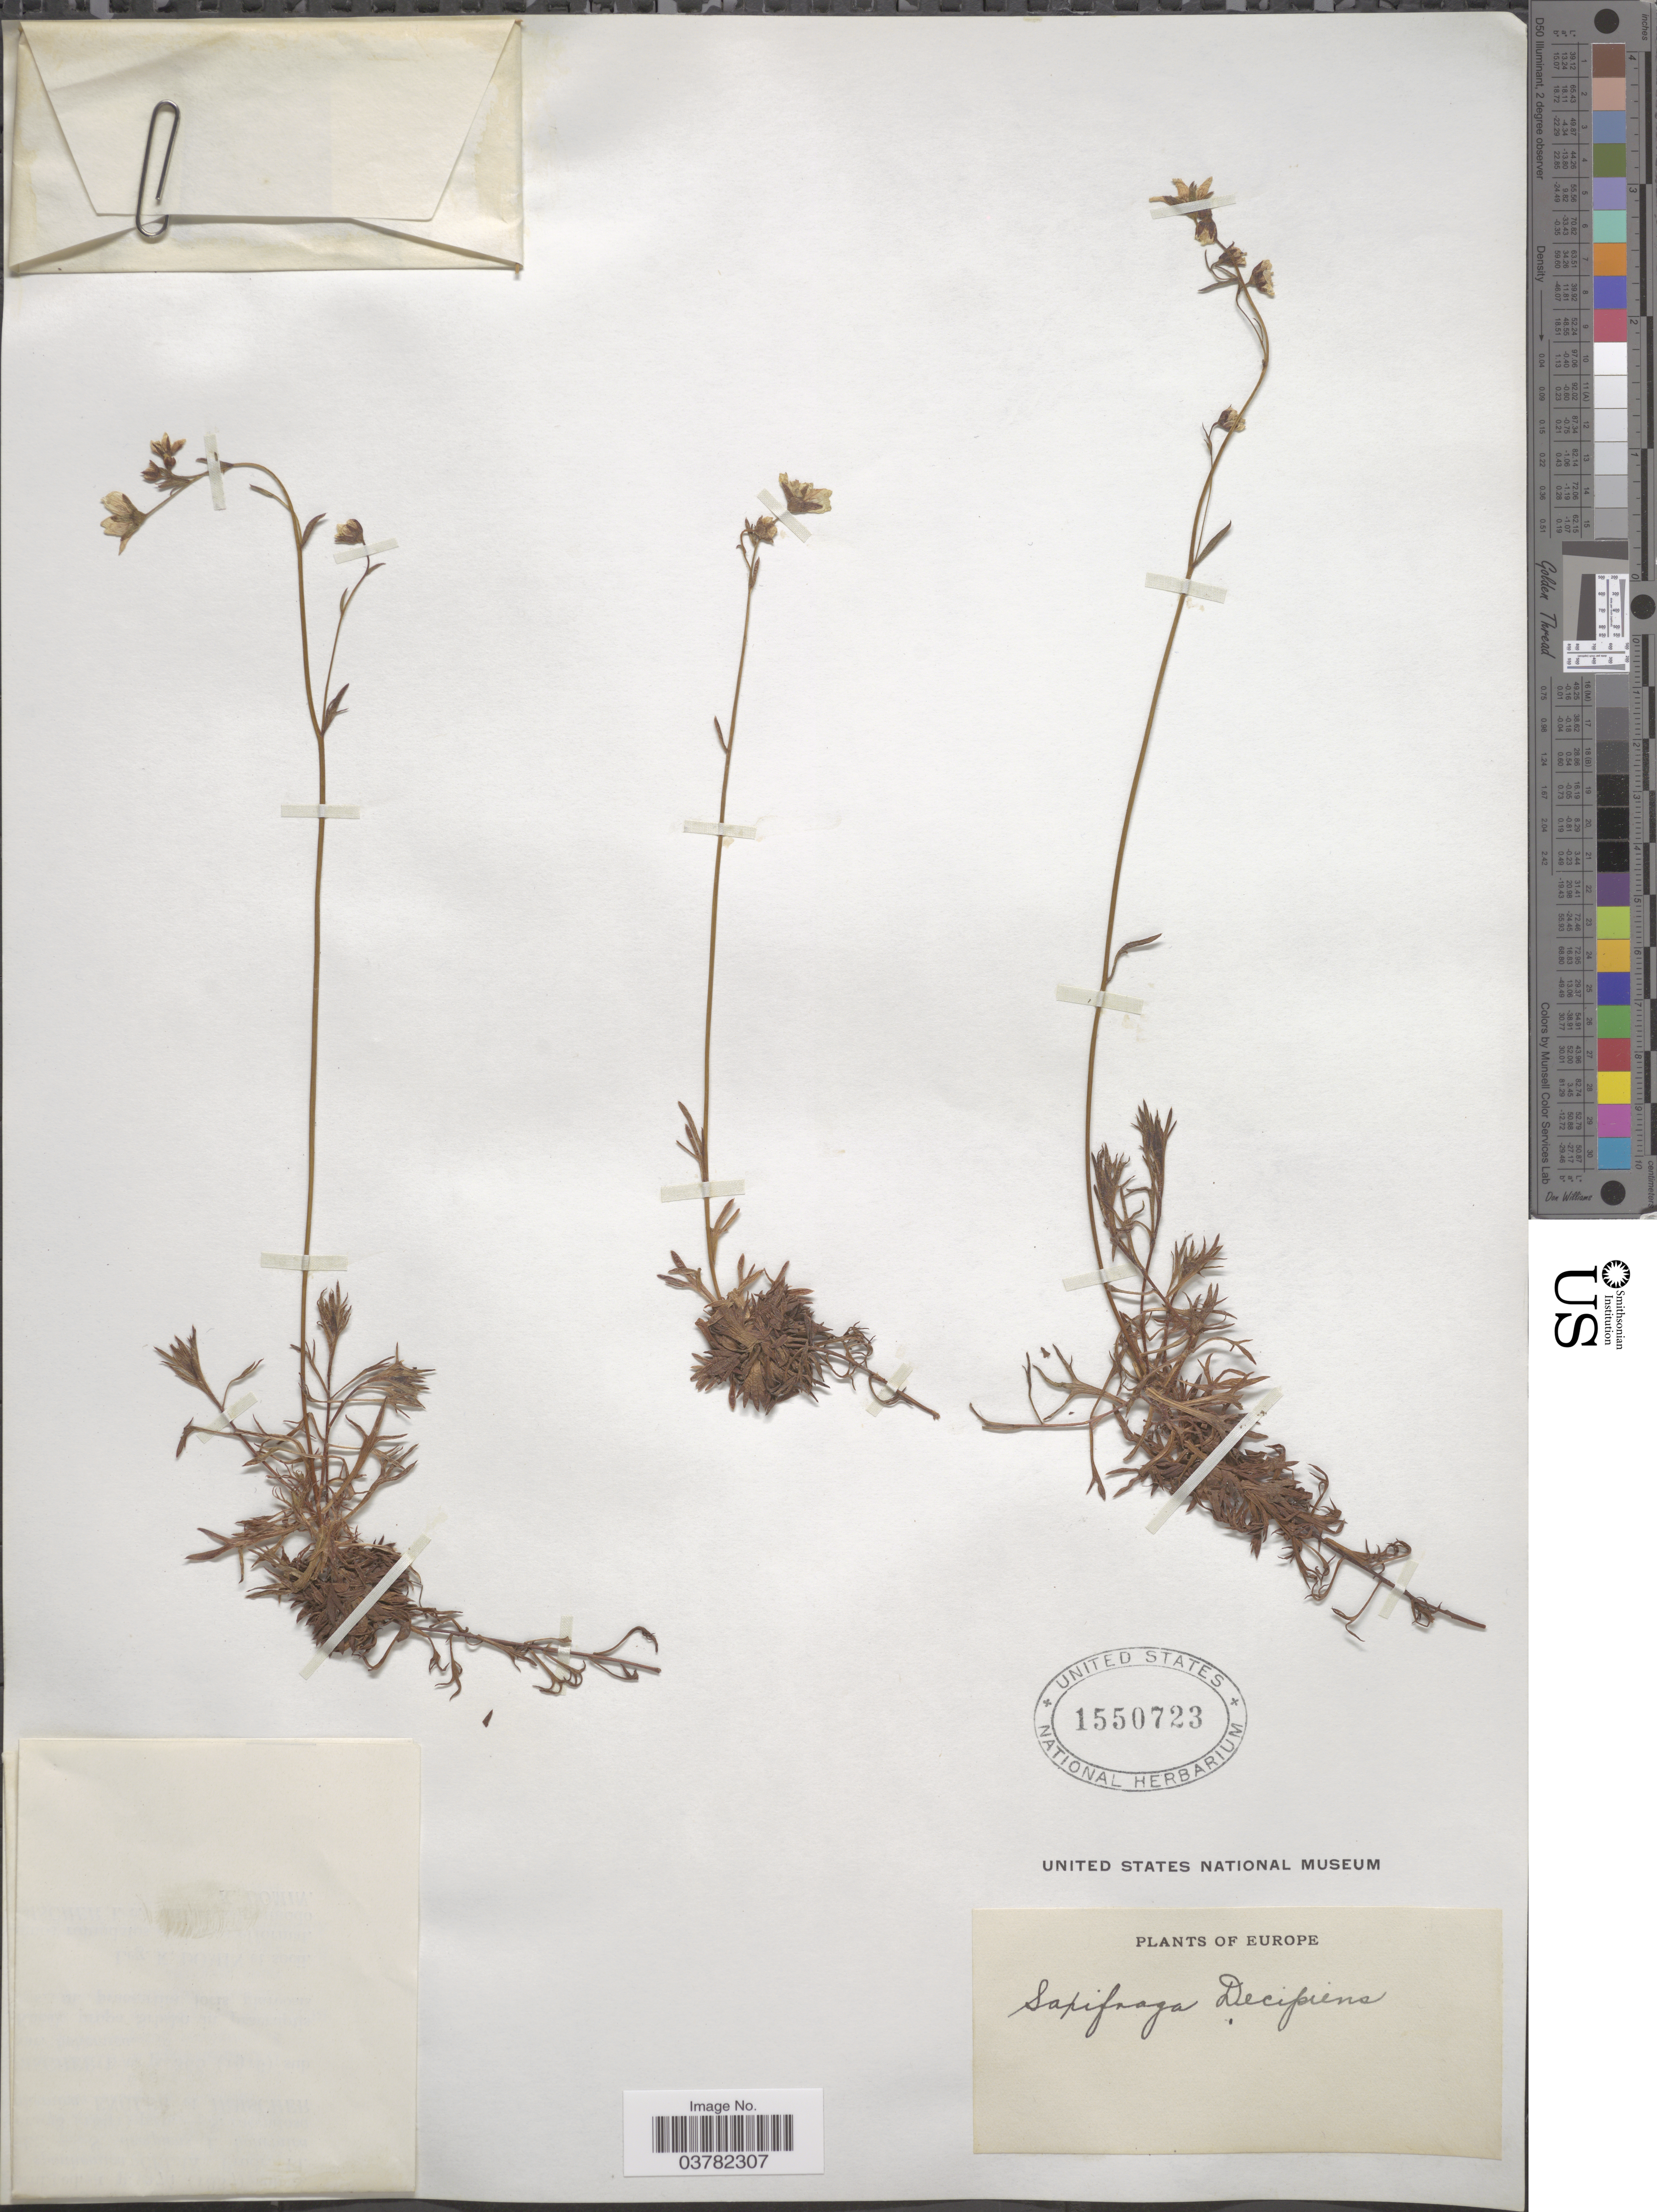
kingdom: Plantae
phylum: Tracheophyta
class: Magnoliopsida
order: Saxifragales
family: Saxifragaceae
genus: Saxifraga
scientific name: Saxifraga decipiens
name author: Ehrh.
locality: Europe.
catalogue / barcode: US 1550723